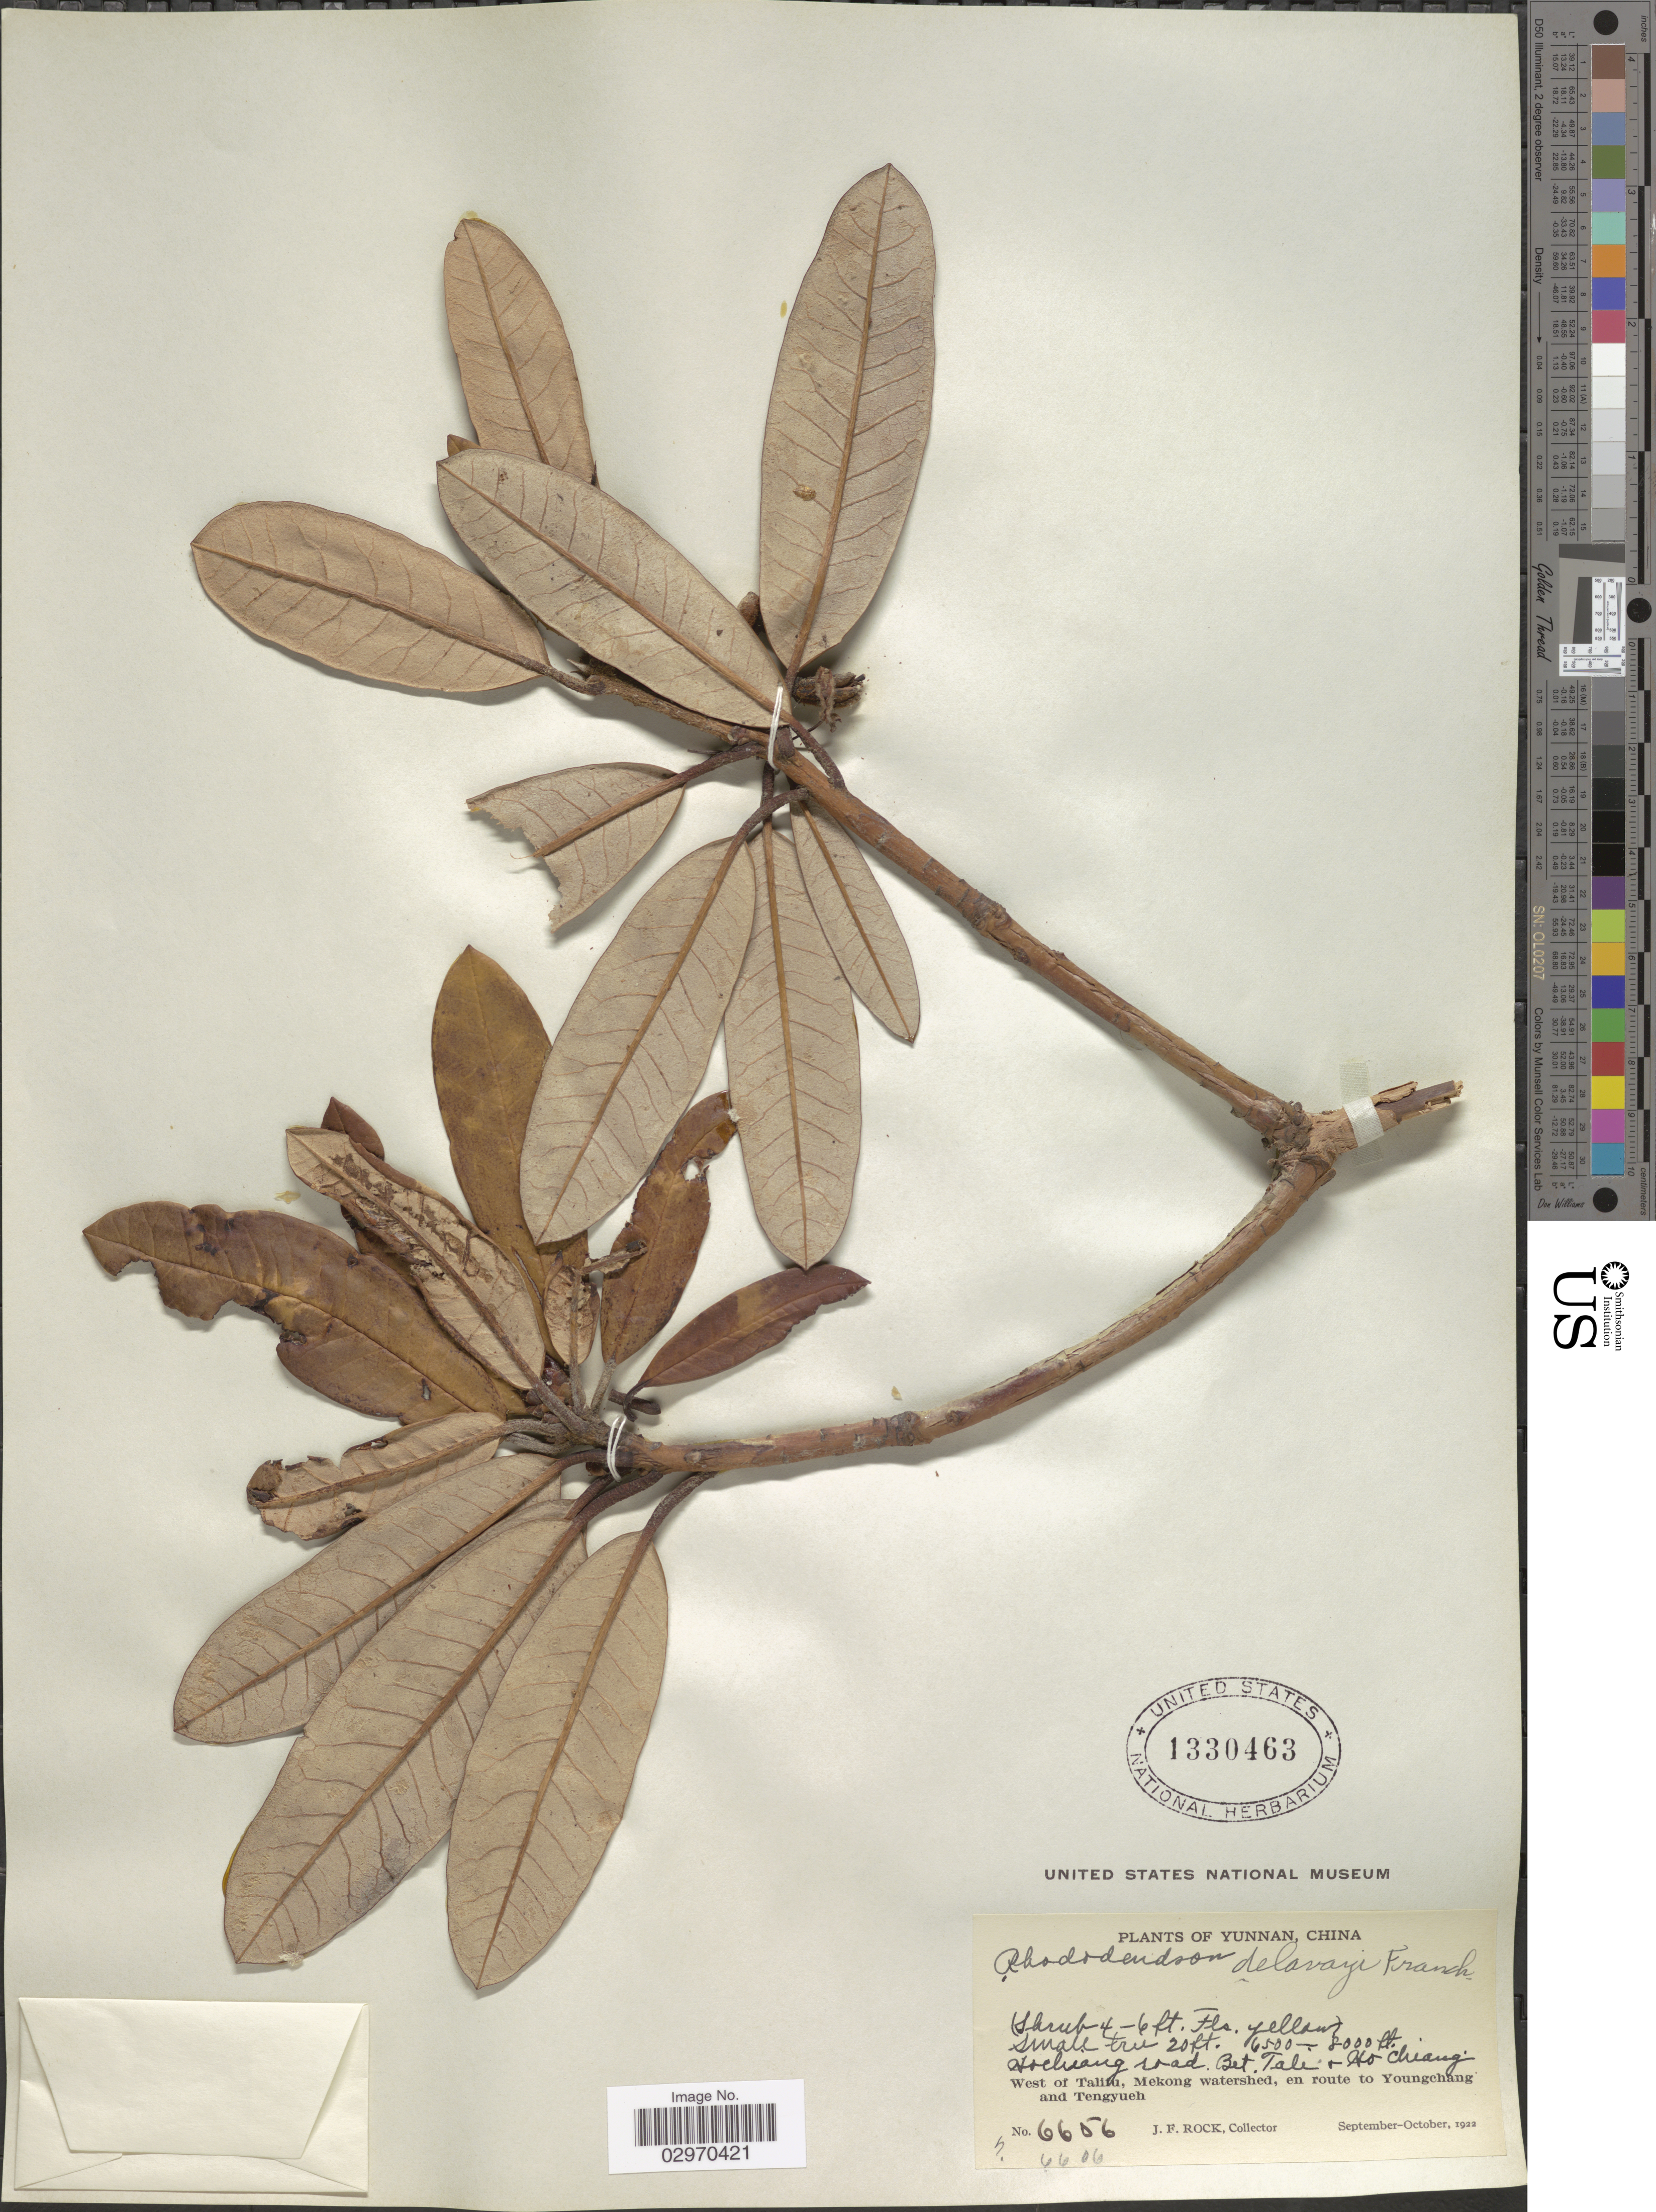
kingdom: Plantae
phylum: Tracheophyta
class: Magnoliopsida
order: Ericales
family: Ericaceae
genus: Rhododendron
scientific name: Rhododendron delavayi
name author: Franch.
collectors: J. Rock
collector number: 6656/6606?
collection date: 1922-09/1922-10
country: China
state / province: Yunnan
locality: Bet. Tale + Ho Chiang. West of Talilu, Mekong watershed, en route to Youngchang and Tengyueh.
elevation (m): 1981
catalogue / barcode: US 1330463